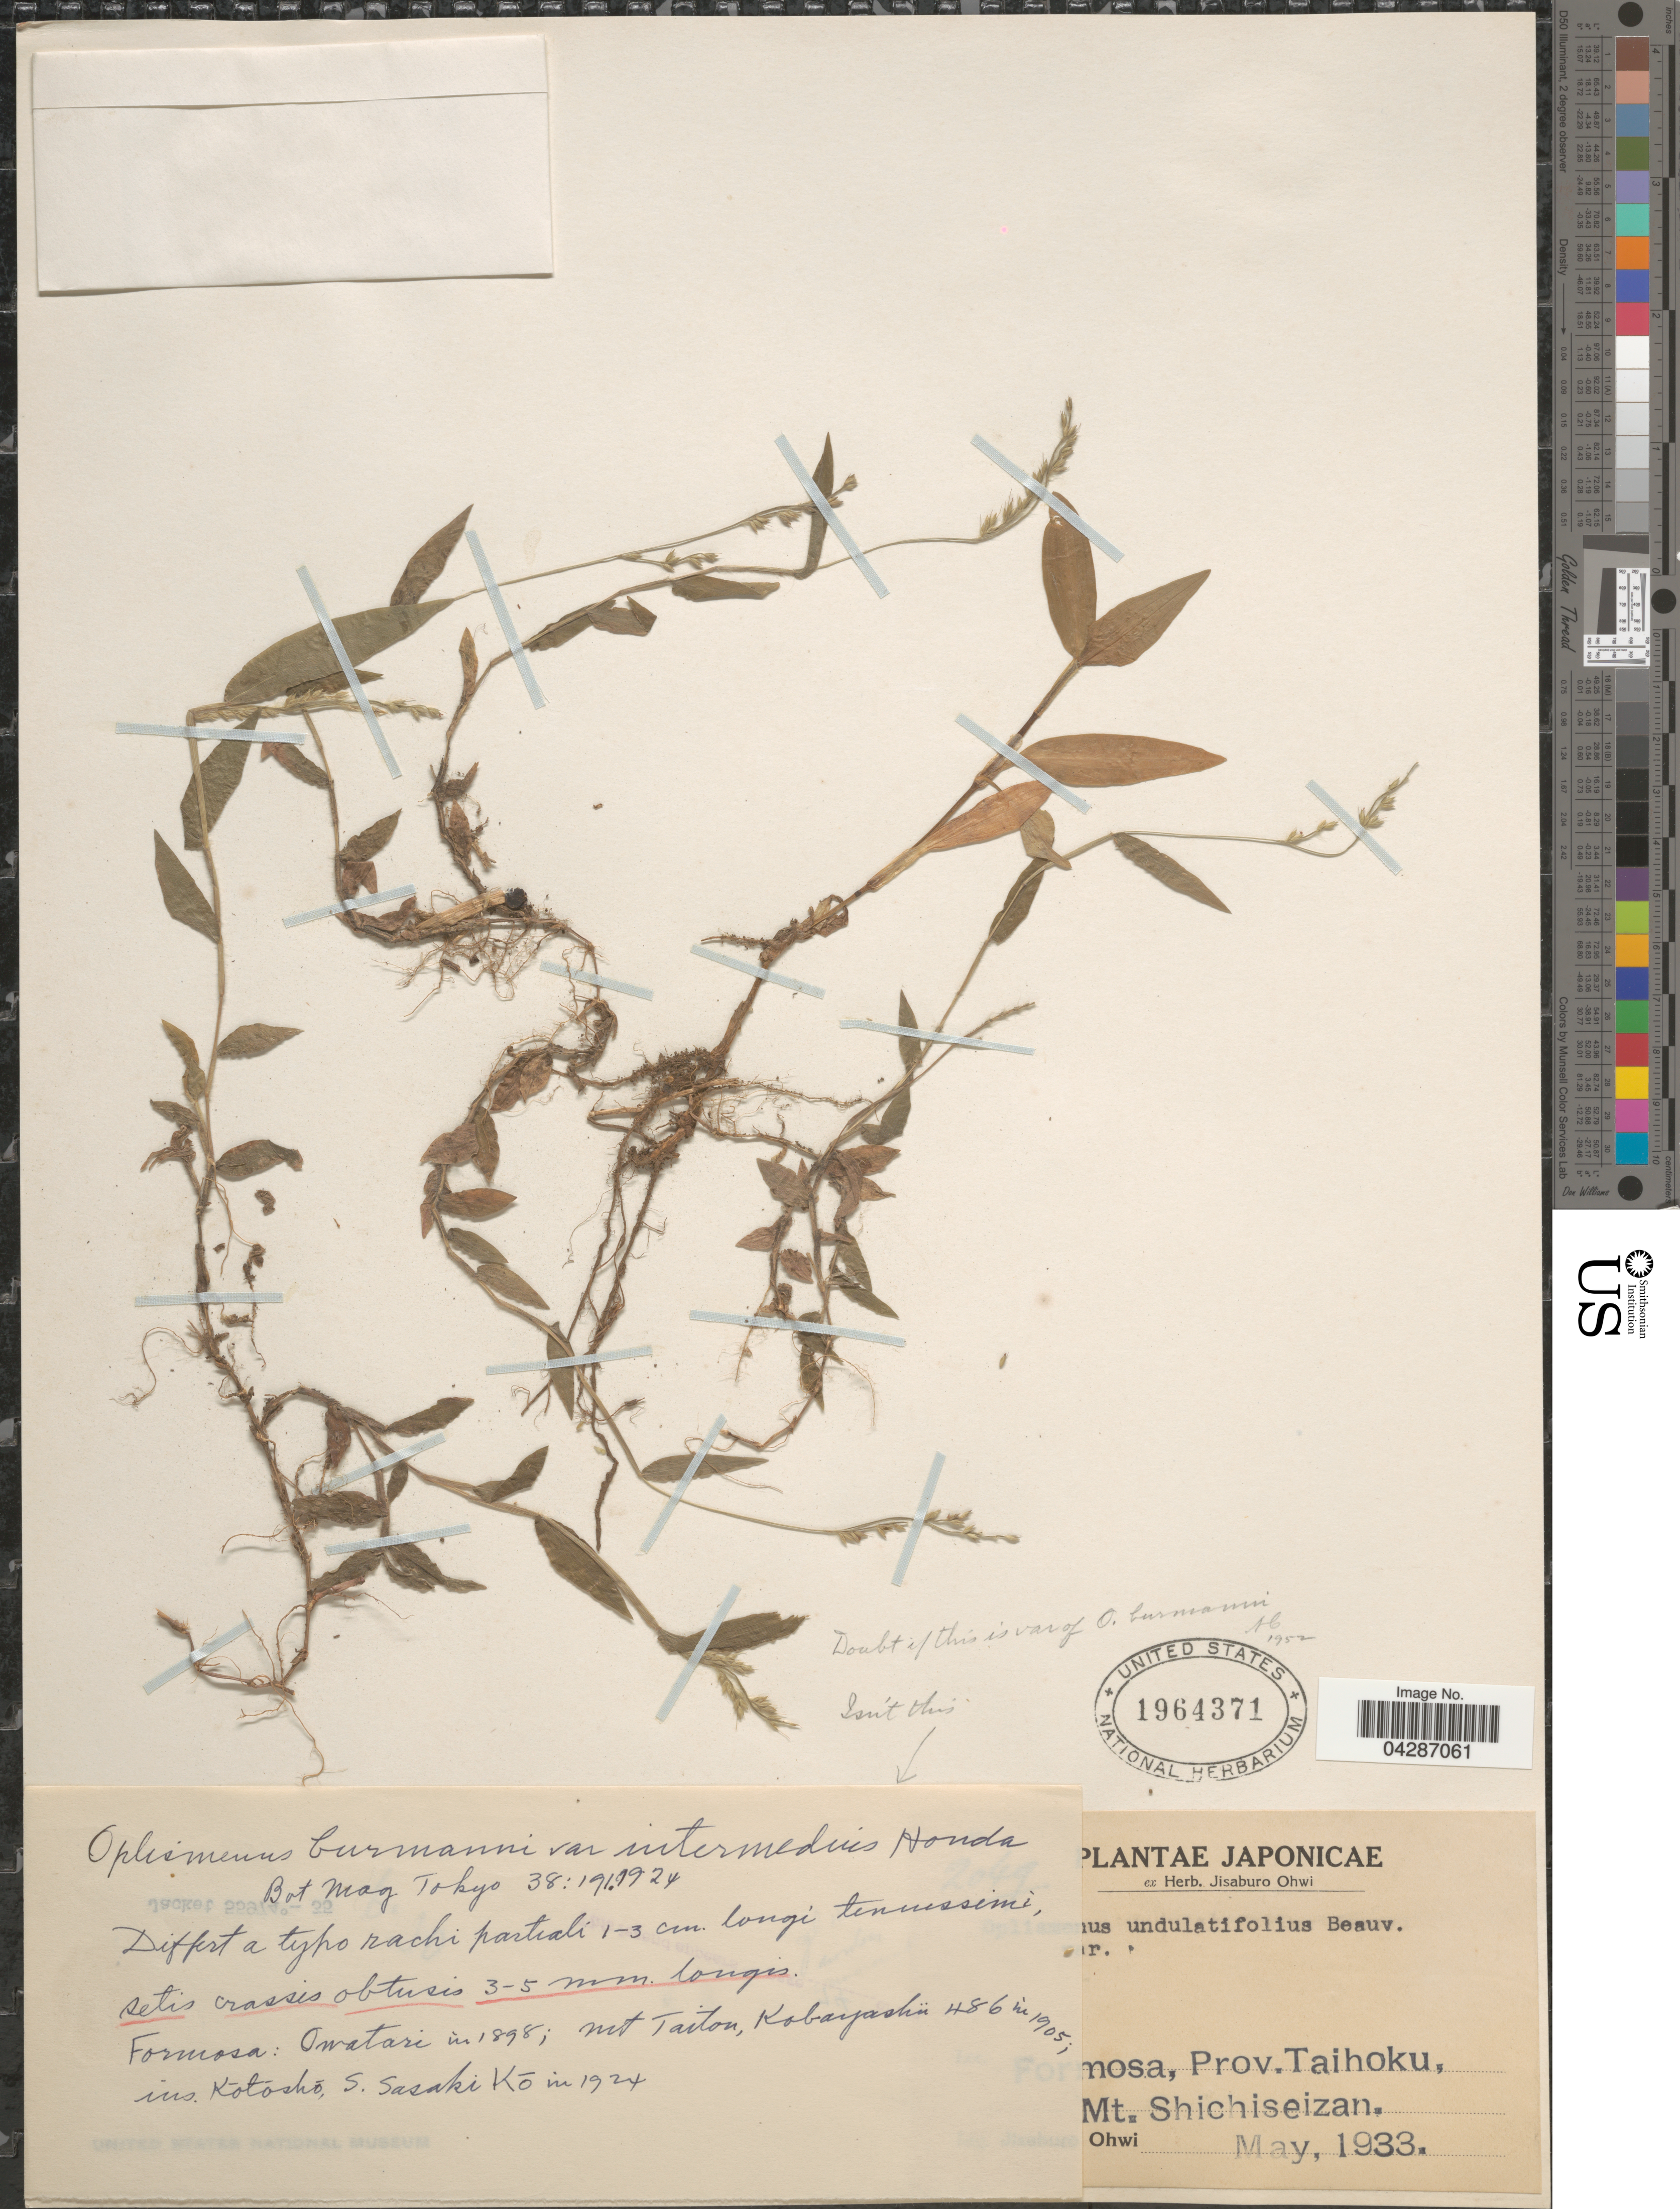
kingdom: Plantae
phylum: Tracheophyta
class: Liliopsida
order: Poales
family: Poaceae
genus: Oplismenus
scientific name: Oplismenus burmannii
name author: (Retz.) P. Beauv.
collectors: J. Ohwi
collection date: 1933-05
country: Japan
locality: Formosa: Owatari, mt Taiton, Kobayaskü, ins. Kotosho, S. Sasaki [unsure placement] Formosa, Prov. Taihoku. Mt. Schichiseizan.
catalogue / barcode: US 1964371